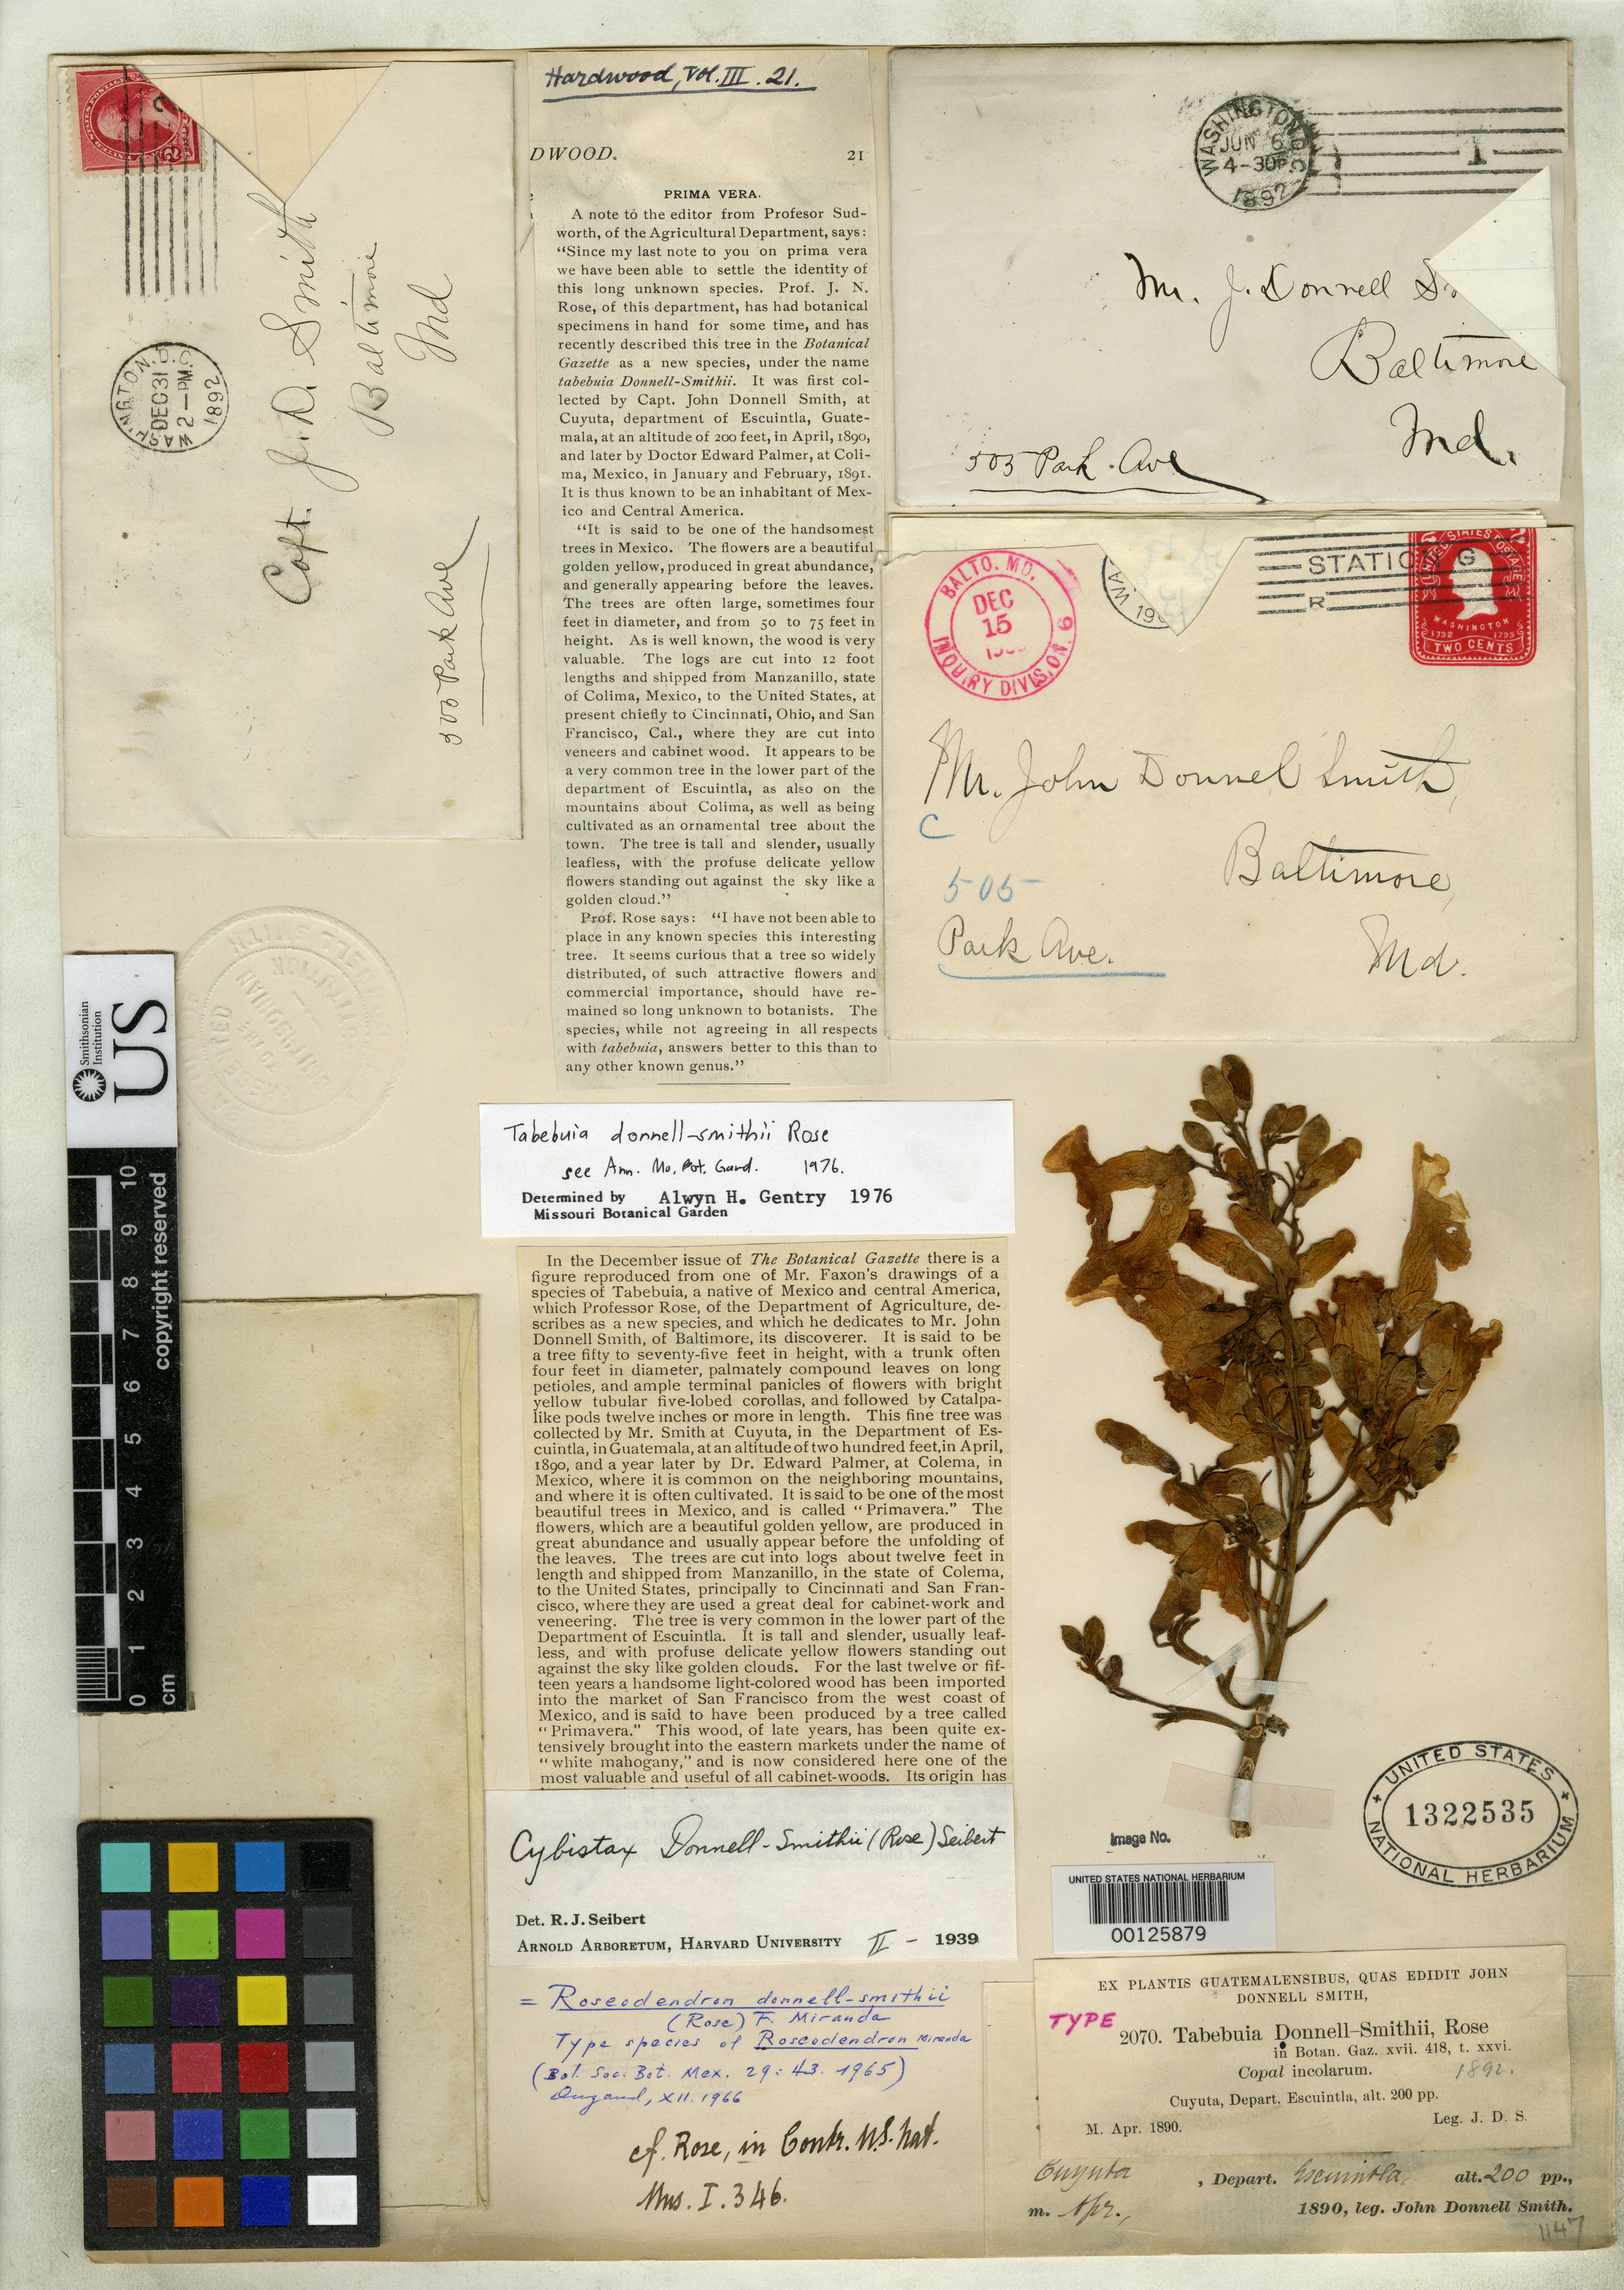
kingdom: Plantae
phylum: Tracheophyta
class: Magnoliopsida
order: Lamiales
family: Bignoniaceae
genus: Tabebuia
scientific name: Tabebuia donnell-smithii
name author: Rose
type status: Isotype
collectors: J. Donnell Smith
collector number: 2070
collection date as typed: Apr 1890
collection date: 1890-04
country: Guatemala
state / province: Escuintla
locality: Cuyuta; alt. 200 pp.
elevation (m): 61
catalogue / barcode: US 1322535